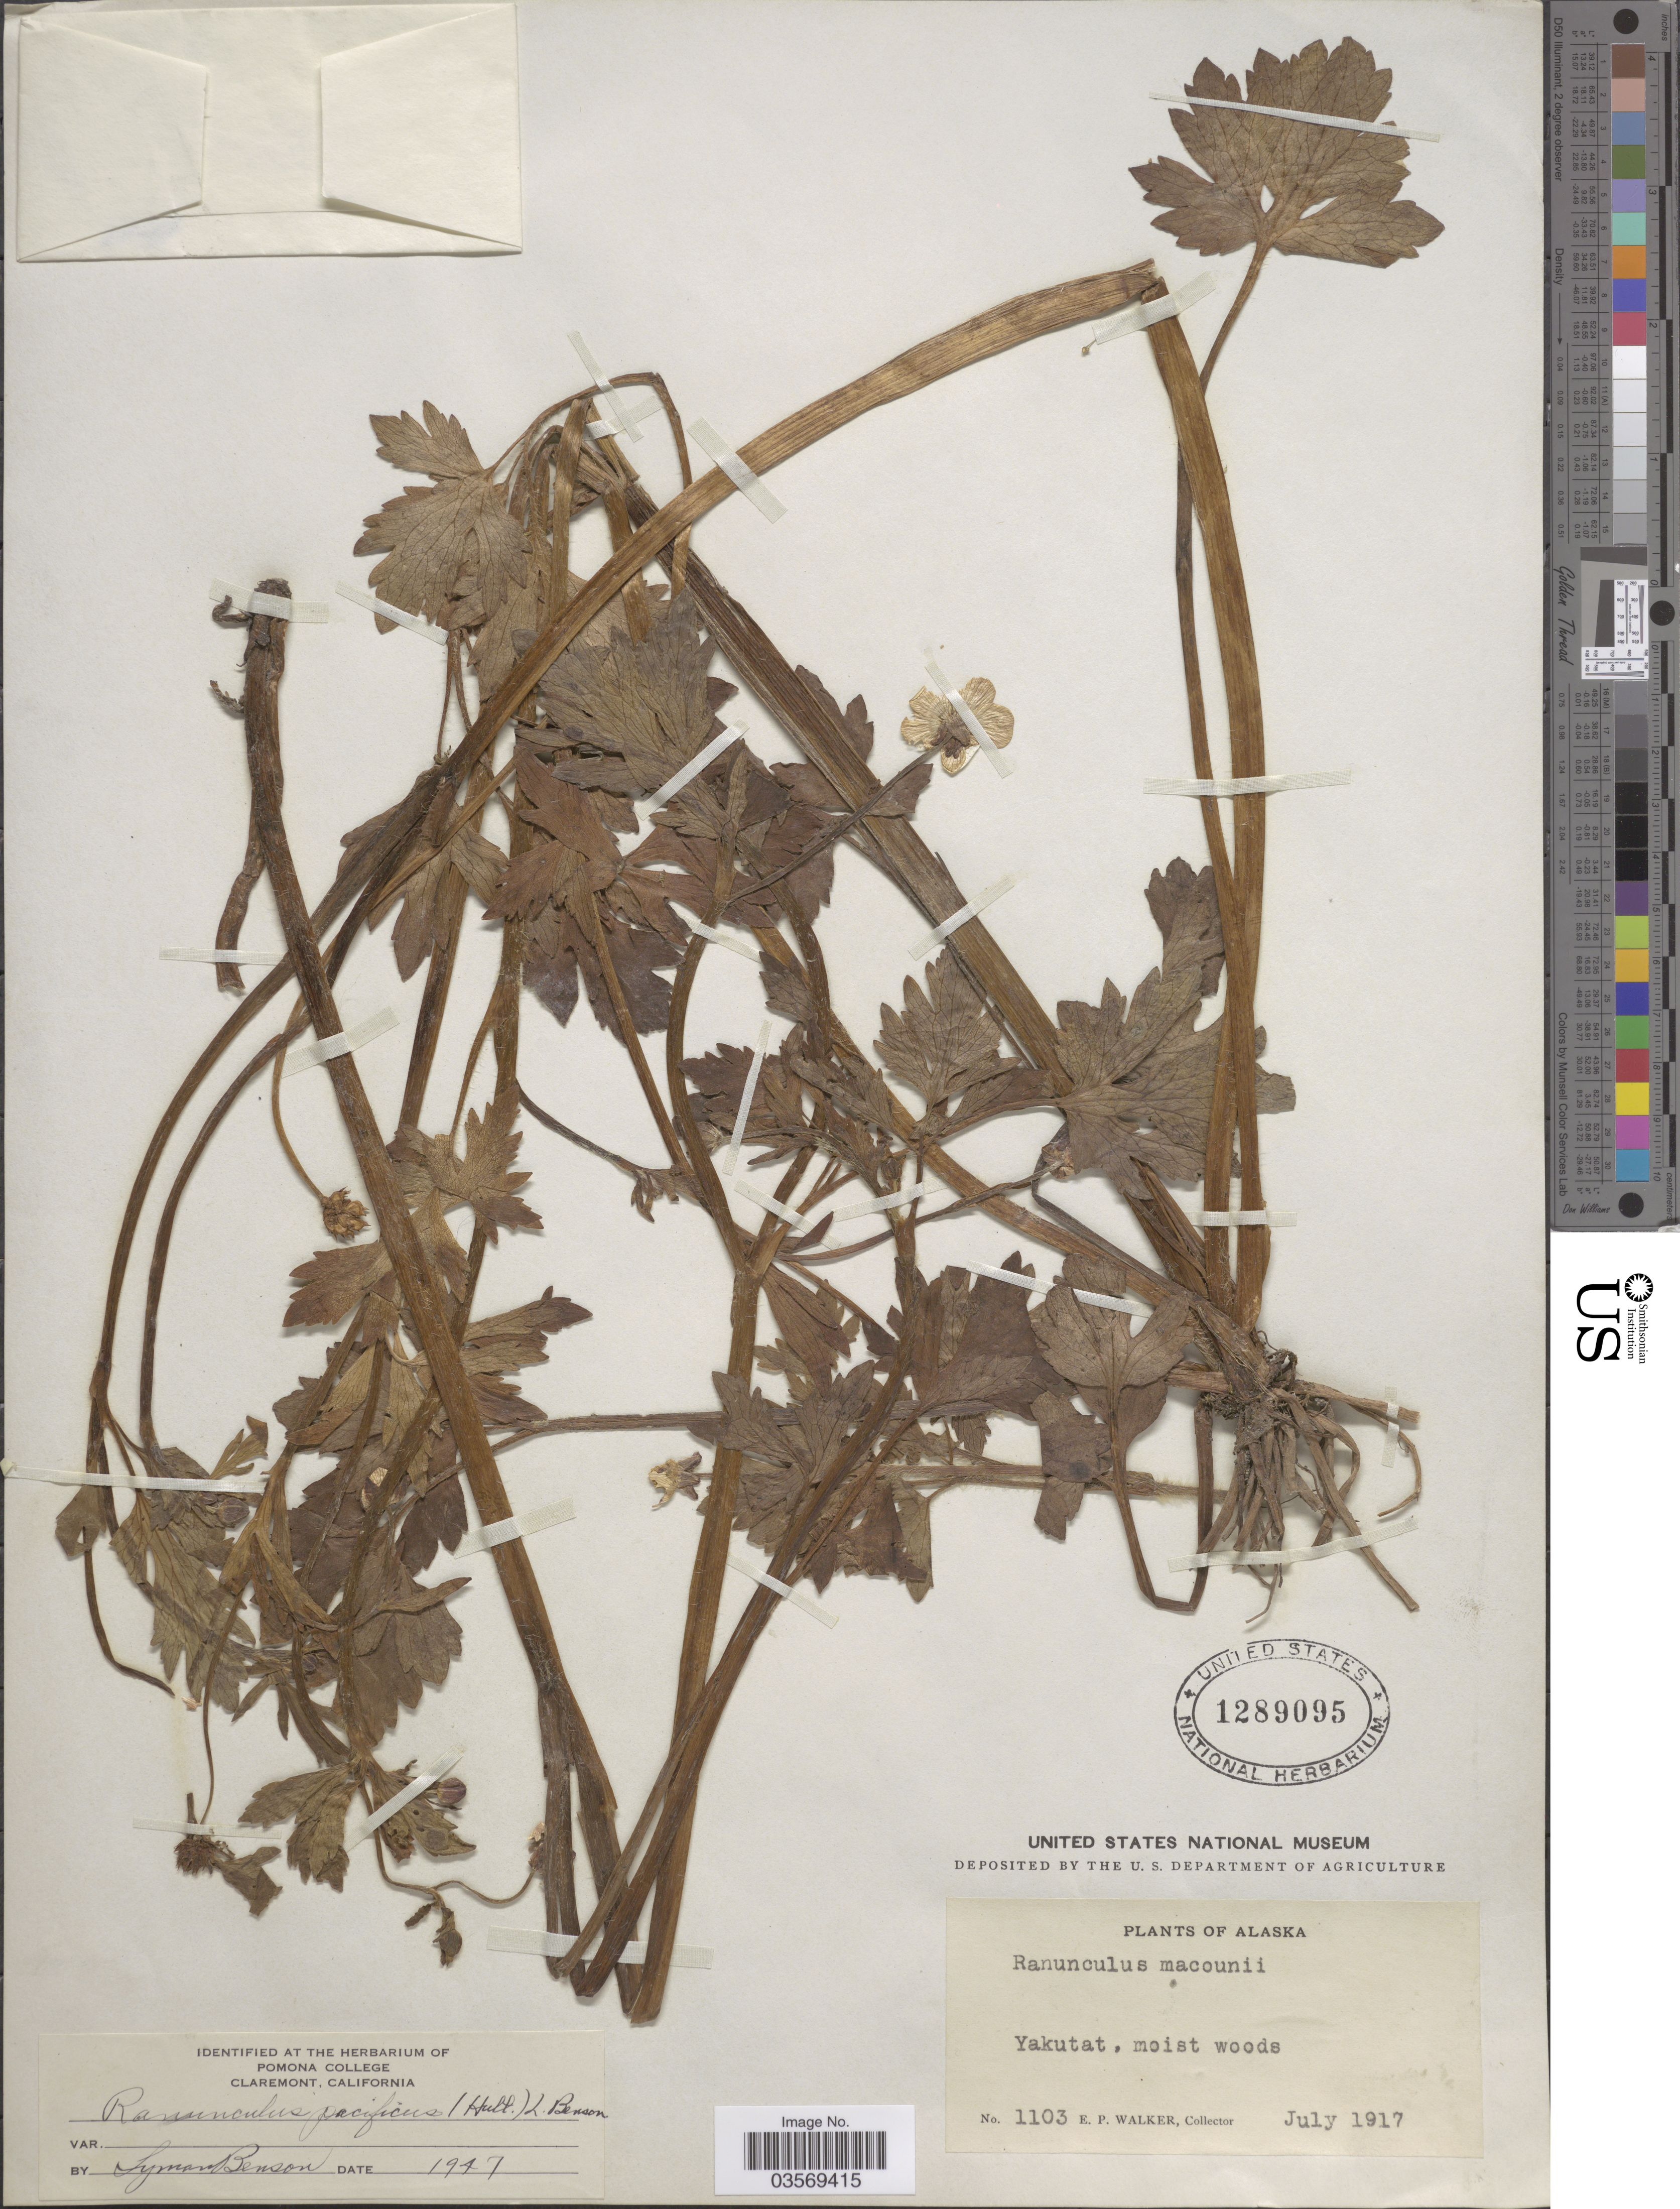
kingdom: Plantae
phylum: Tracheophyta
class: Magnoliopsida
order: Ranunculales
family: Ranunculaceae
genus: Ranunculus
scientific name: Ranunculus pacificus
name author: (Hultén) L.D. Benson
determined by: Benson, L.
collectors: E. Walker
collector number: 1103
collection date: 1917-07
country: United States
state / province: Alaska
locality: Yakutat.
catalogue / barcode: US 1289095